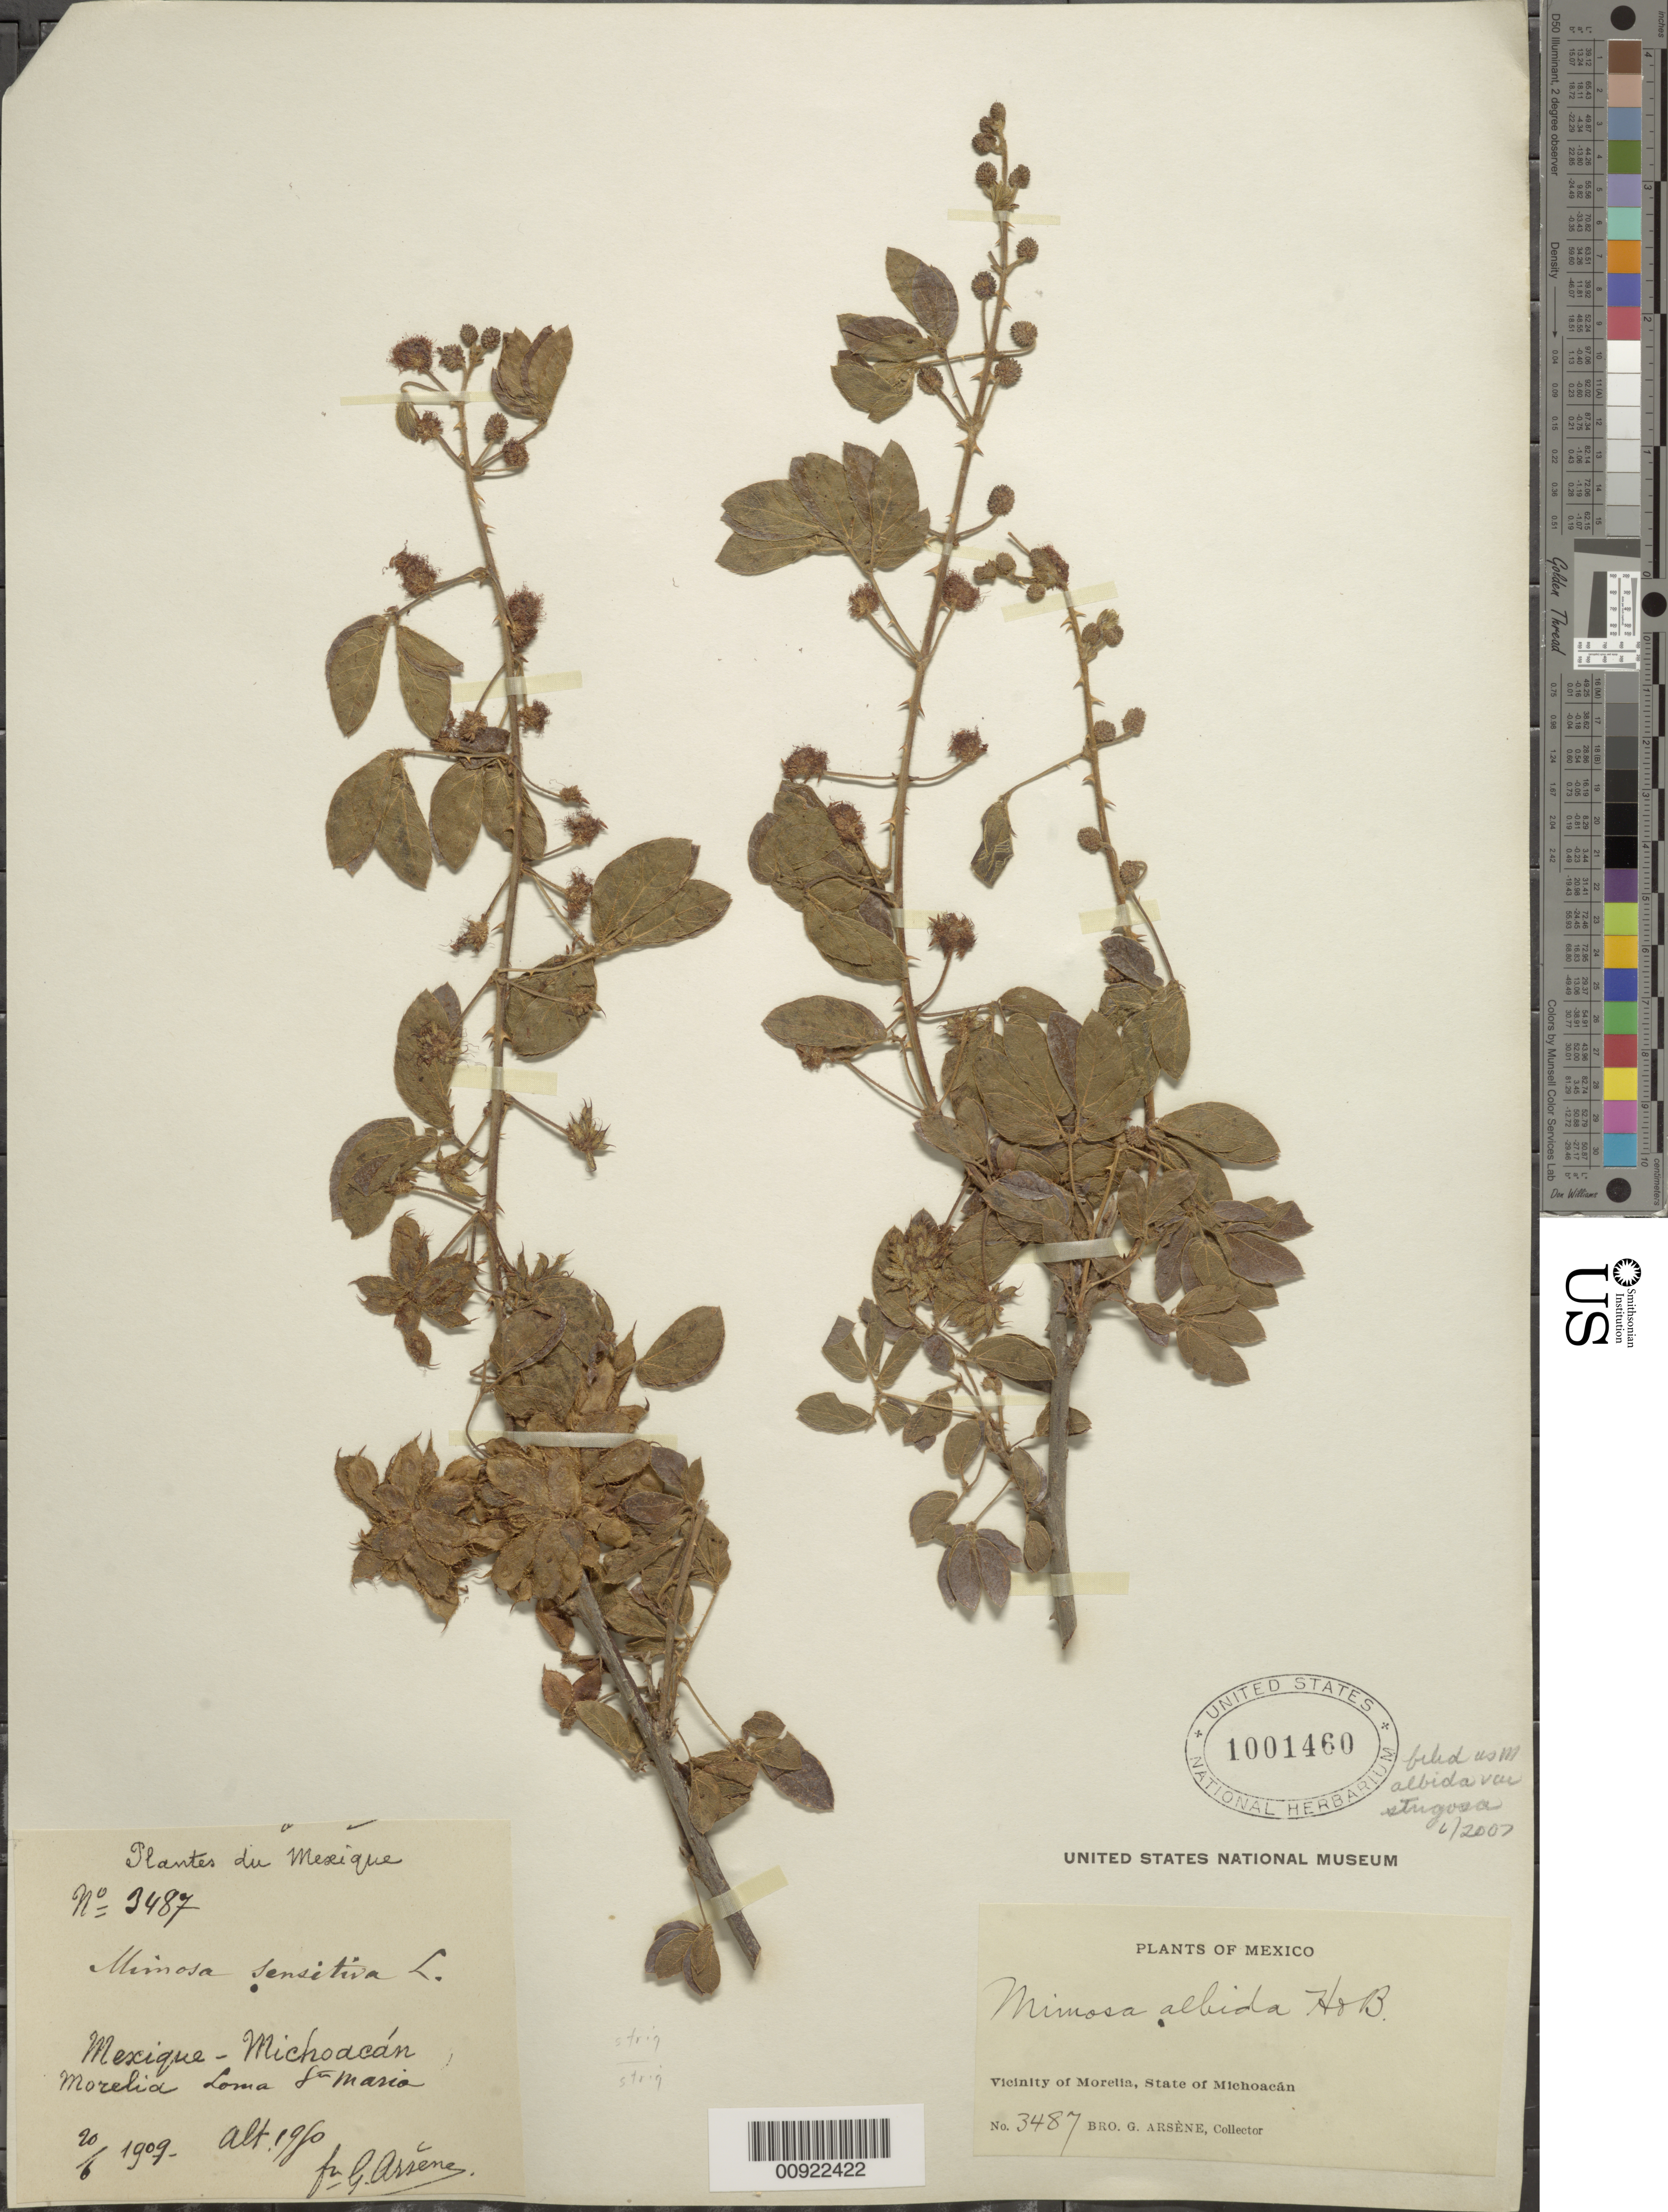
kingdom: Plantae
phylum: Tracheophyta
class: Magnoliopsida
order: Fabales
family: Fabaceae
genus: Mimosa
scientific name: Mimosa albida var. strigosa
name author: (Willd.) B.L. Rob.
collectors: Bro. G. Arsène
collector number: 3487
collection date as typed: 20 Jun 1909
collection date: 1909-06-20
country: Mexico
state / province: Michoacán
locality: Michoacán: Morelia: Loma Sta. María.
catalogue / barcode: US 1001460